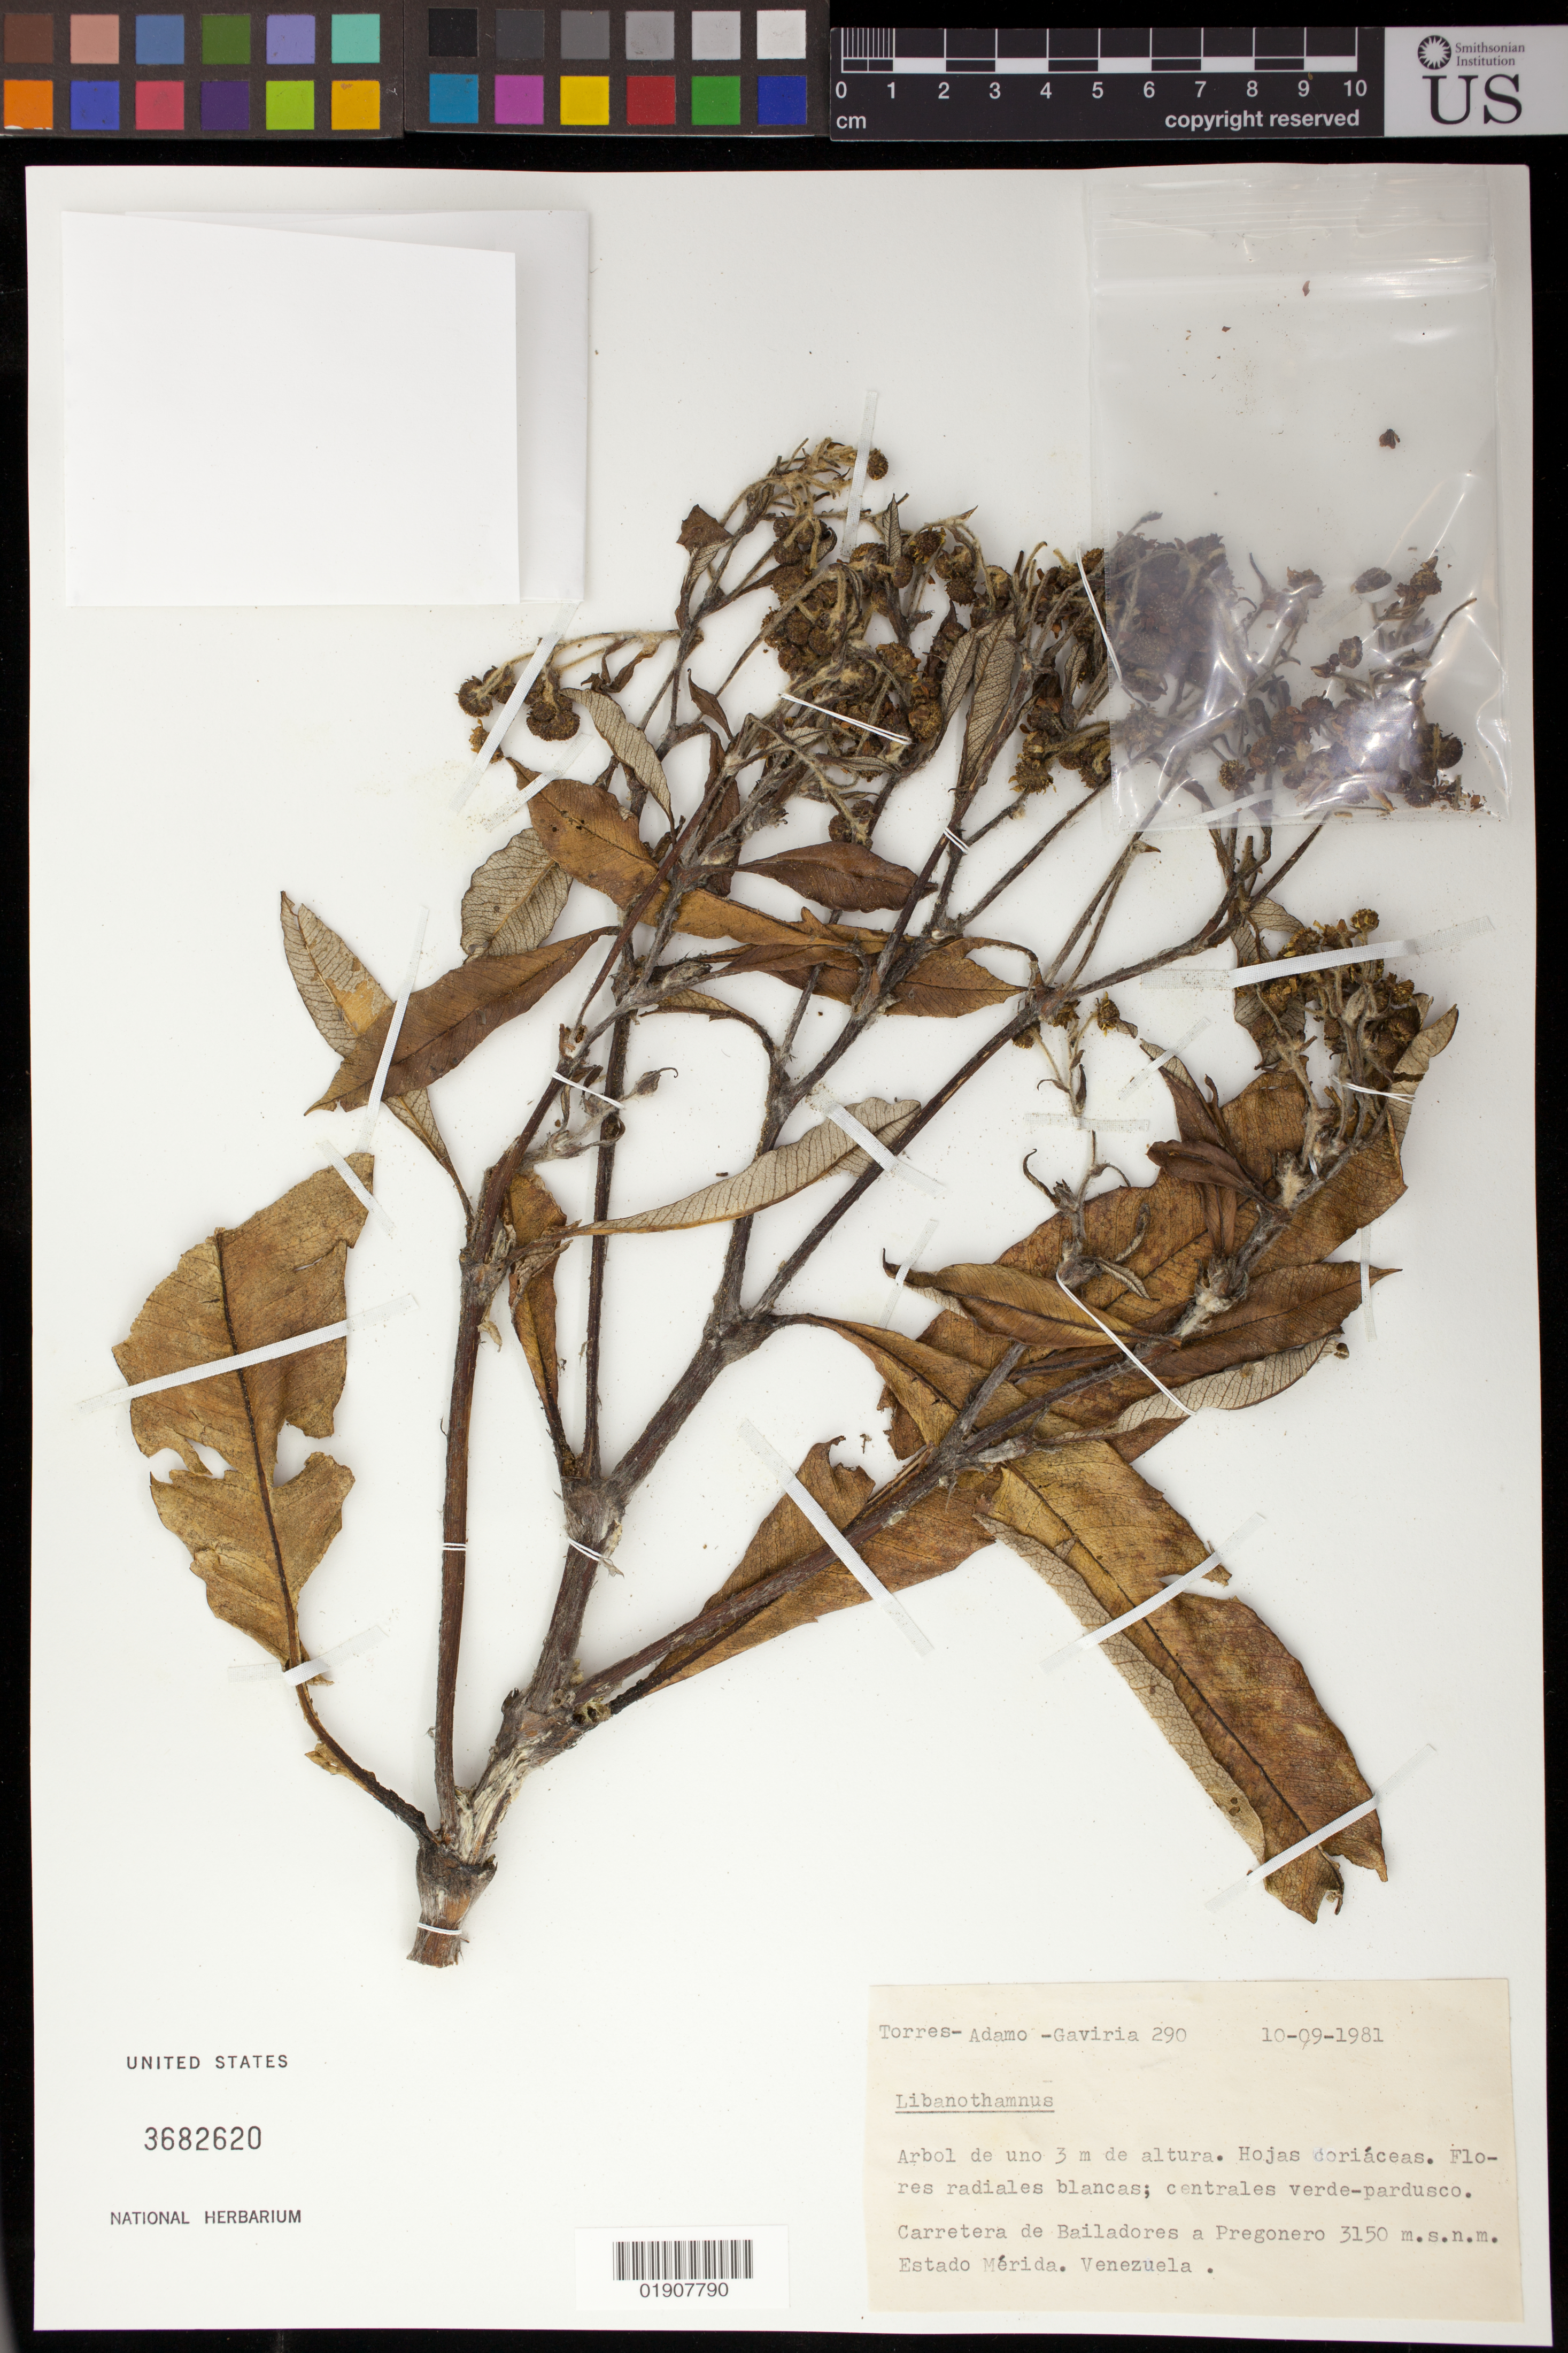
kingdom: Plantae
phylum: Tracheophyta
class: Magnoliopsida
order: Asterales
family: Asteraceae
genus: Libanothamnus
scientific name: Libanothamnus sp.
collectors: -. Torres, G. Adamo & Gaviria, --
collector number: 290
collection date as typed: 10-09-1981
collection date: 1981-09-10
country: Venezuela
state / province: Mérida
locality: Carretera de Bailadores a Pregonero.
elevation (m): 3150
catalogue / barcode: US 3682620